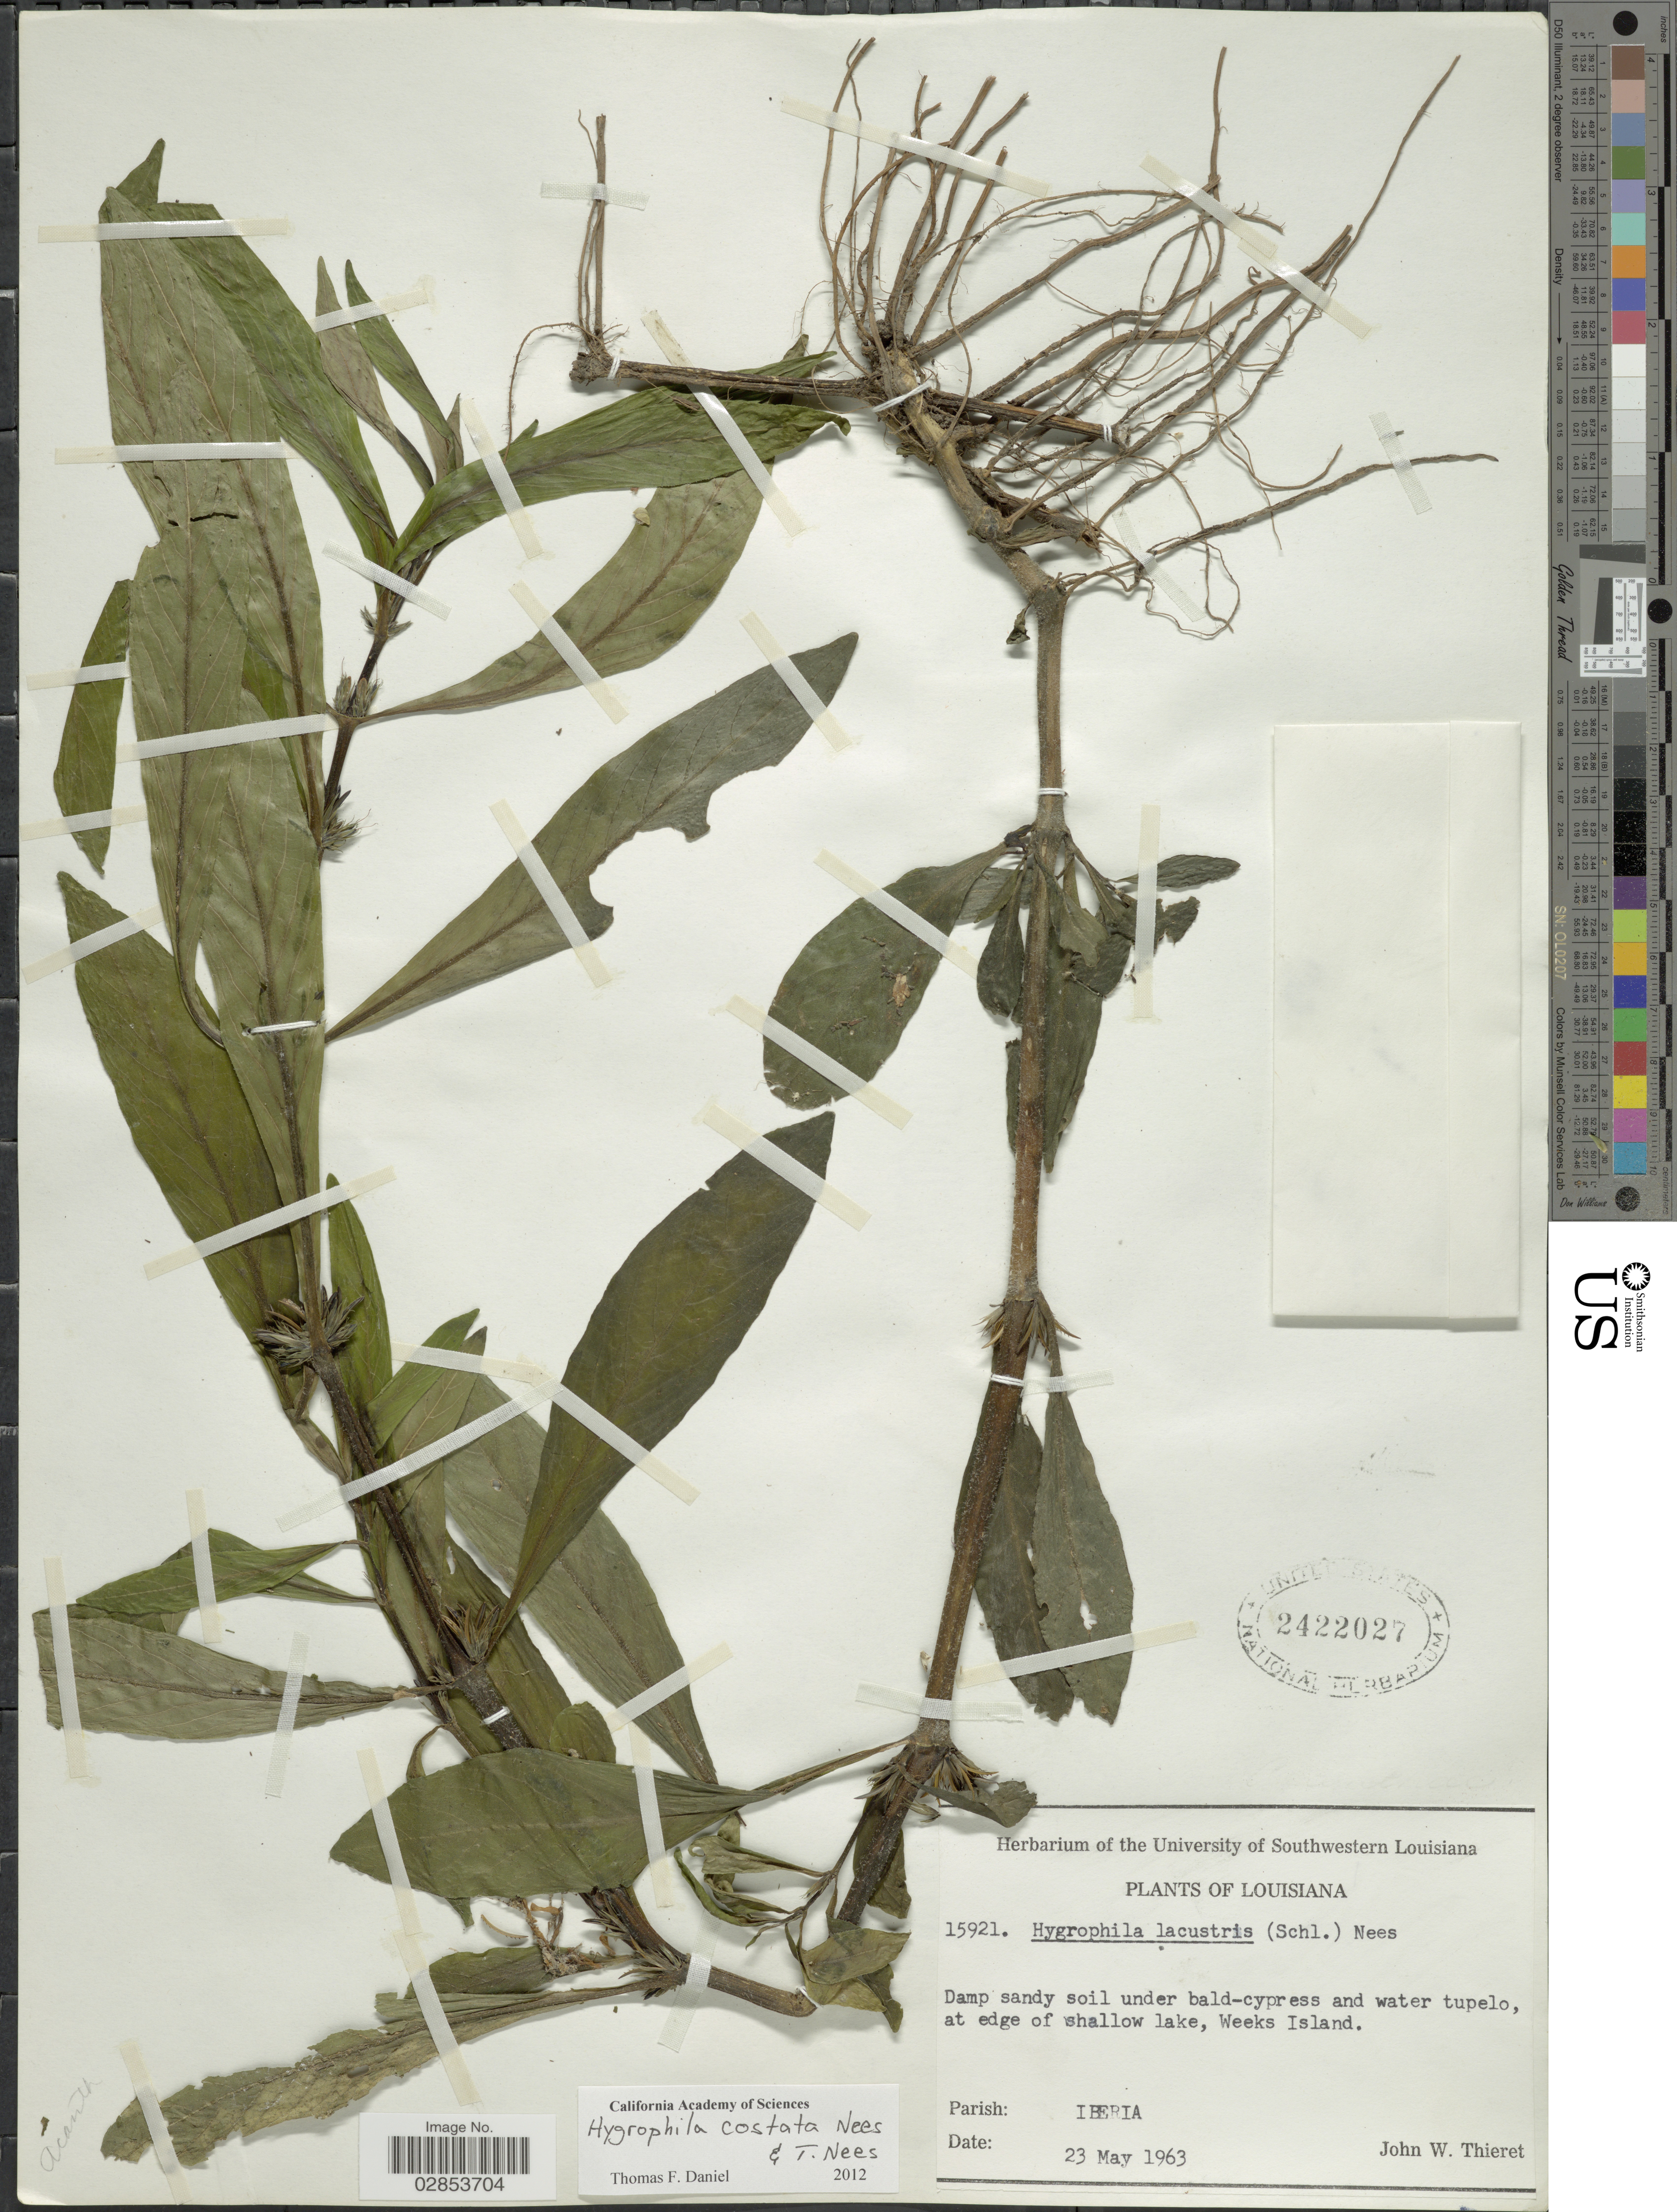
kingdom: Plantae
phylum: Tracheophyta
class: Magnoliopsida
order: Lamiales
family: Acanthaceae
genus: Hygrophila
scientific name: Hygrophila costata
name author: Nees & T. Nees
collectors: J. W. Thieret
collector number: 15921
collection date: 1963-05-23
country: United States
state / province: Louisiana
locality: At edge of shallow lake, Weeks Island. Parish: Iberia.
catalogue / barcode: US 2422027